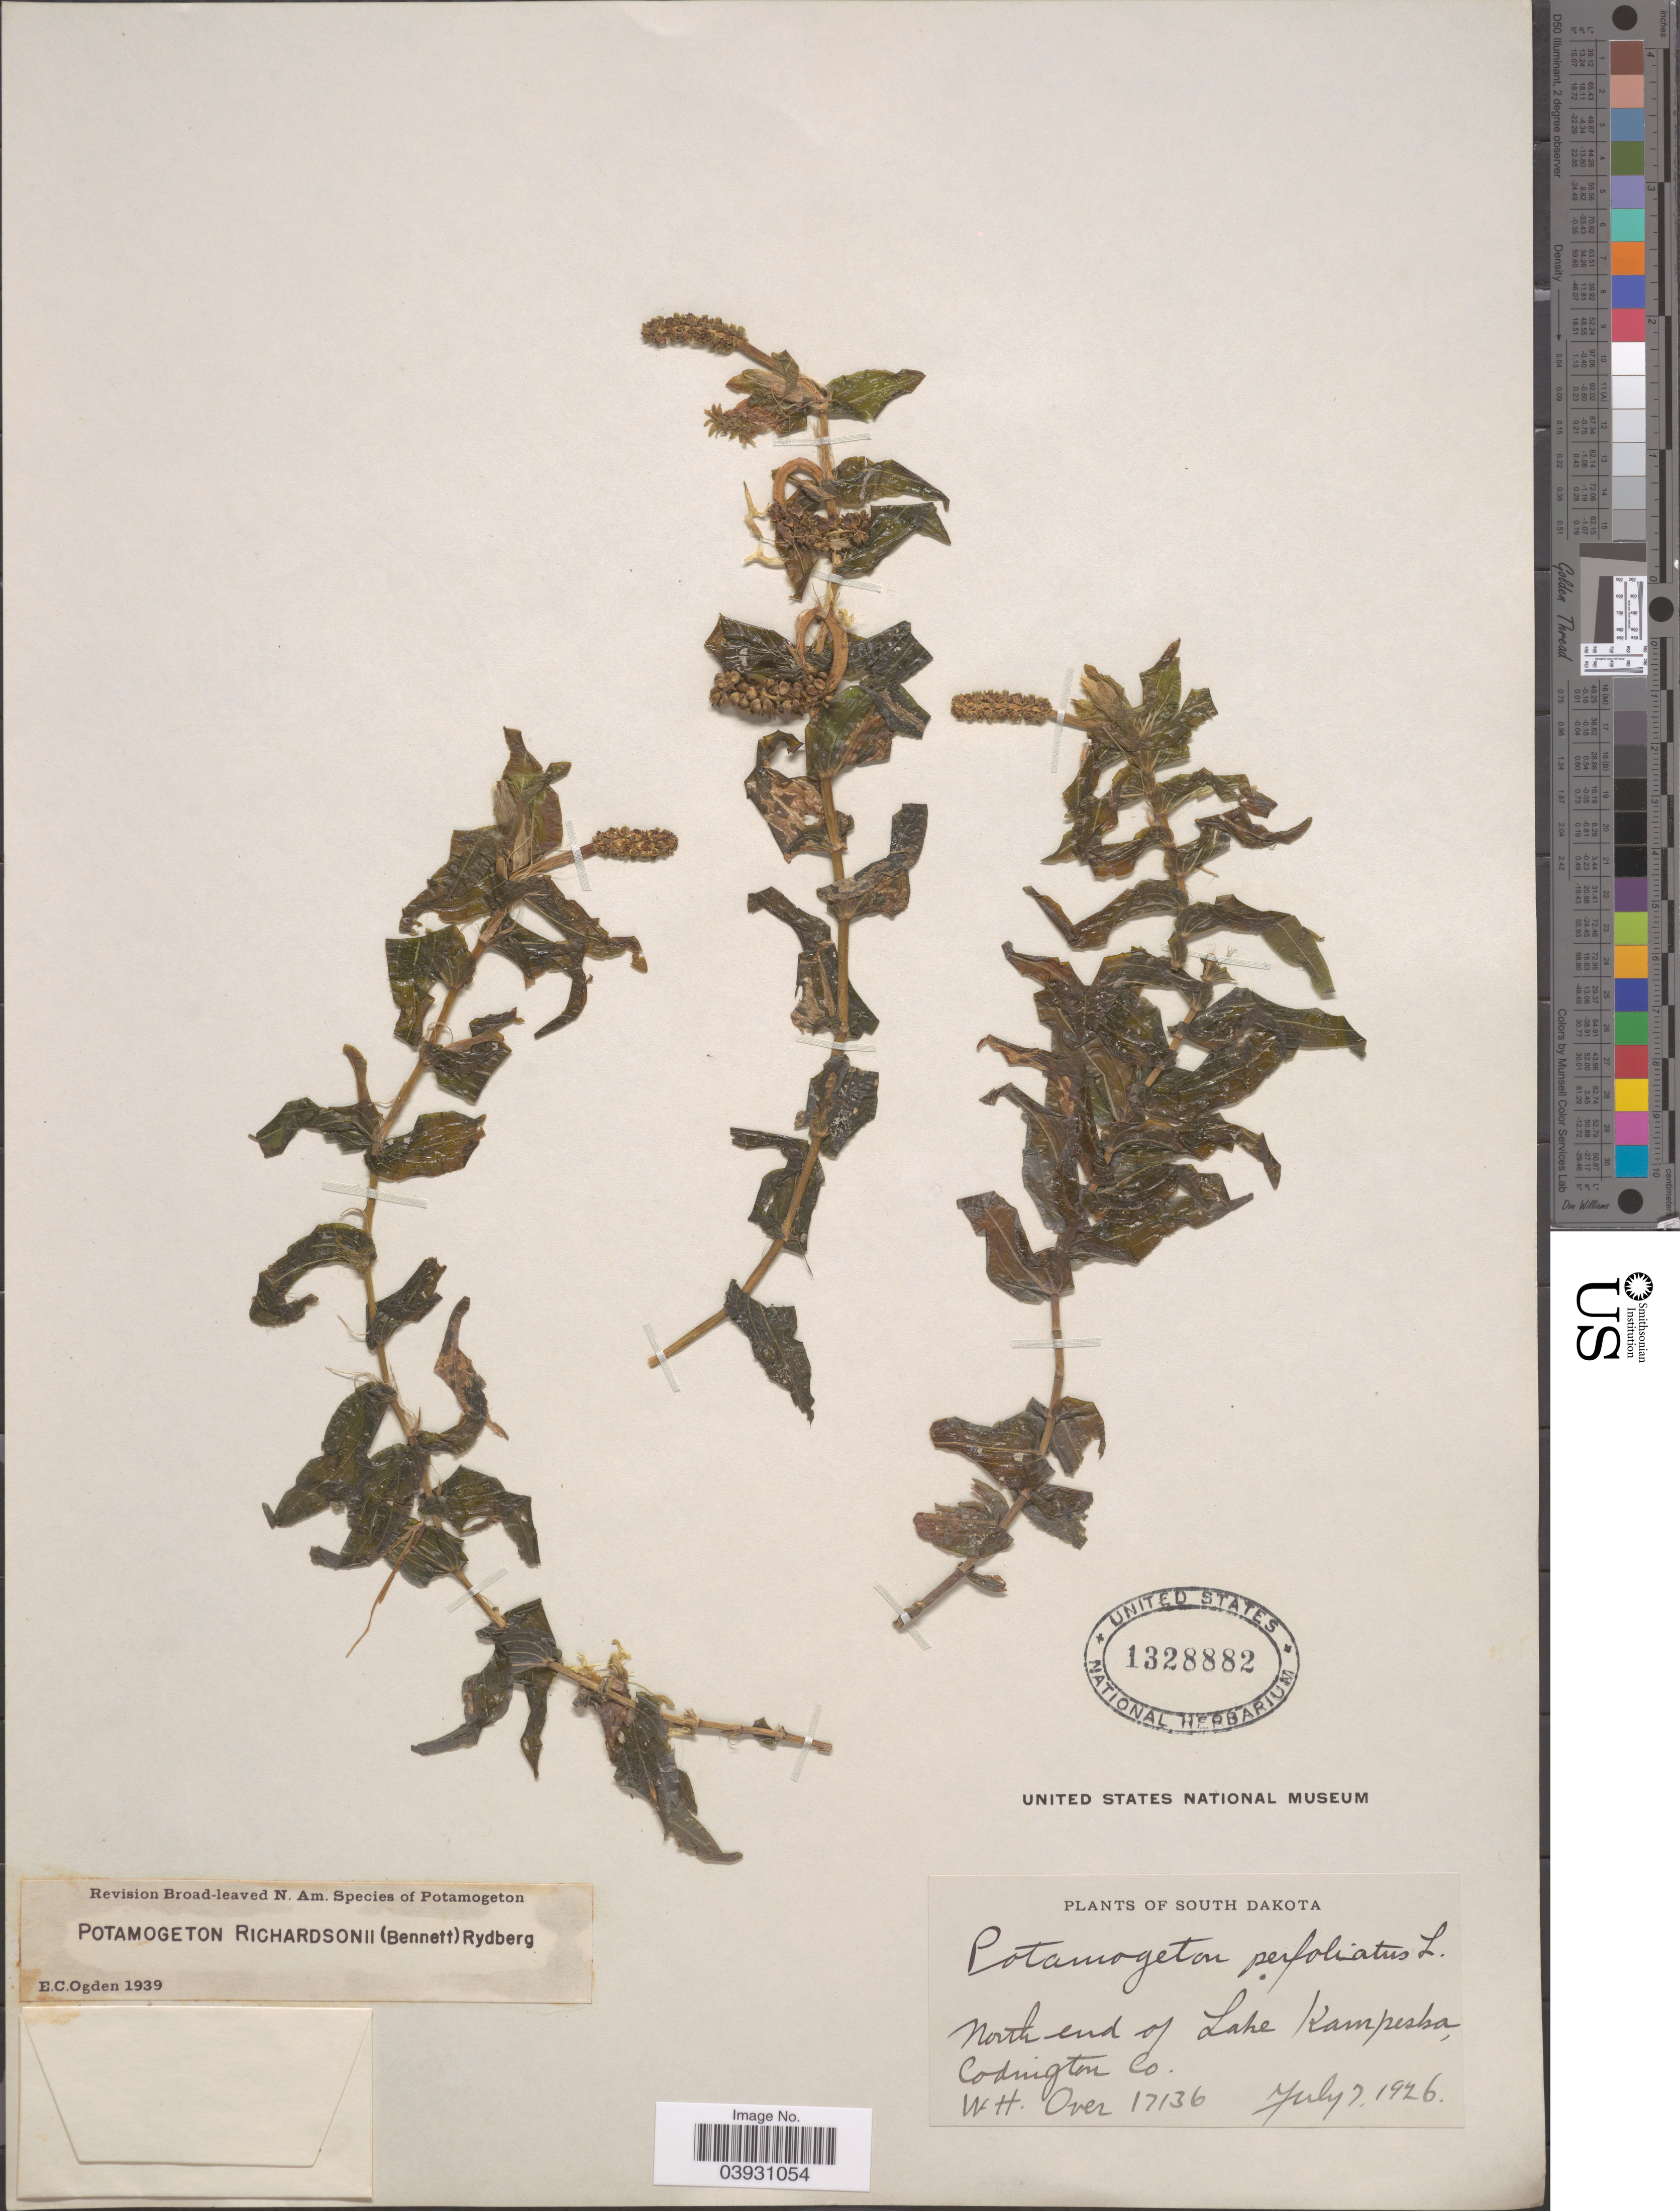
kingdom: Plantae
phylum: Tracheophyta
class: Liliopsida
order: Alismatales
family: Potamogetonaceae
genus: Potamogeton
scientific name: Potamogeton richardsonii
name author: (A.W. Benn.) Rydb.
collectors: W. Over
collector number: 17136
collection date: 1926-07-07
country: United States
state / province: South Dakota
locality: North end of Lake Kampeska, Codington Co.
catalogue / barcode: US 1328882